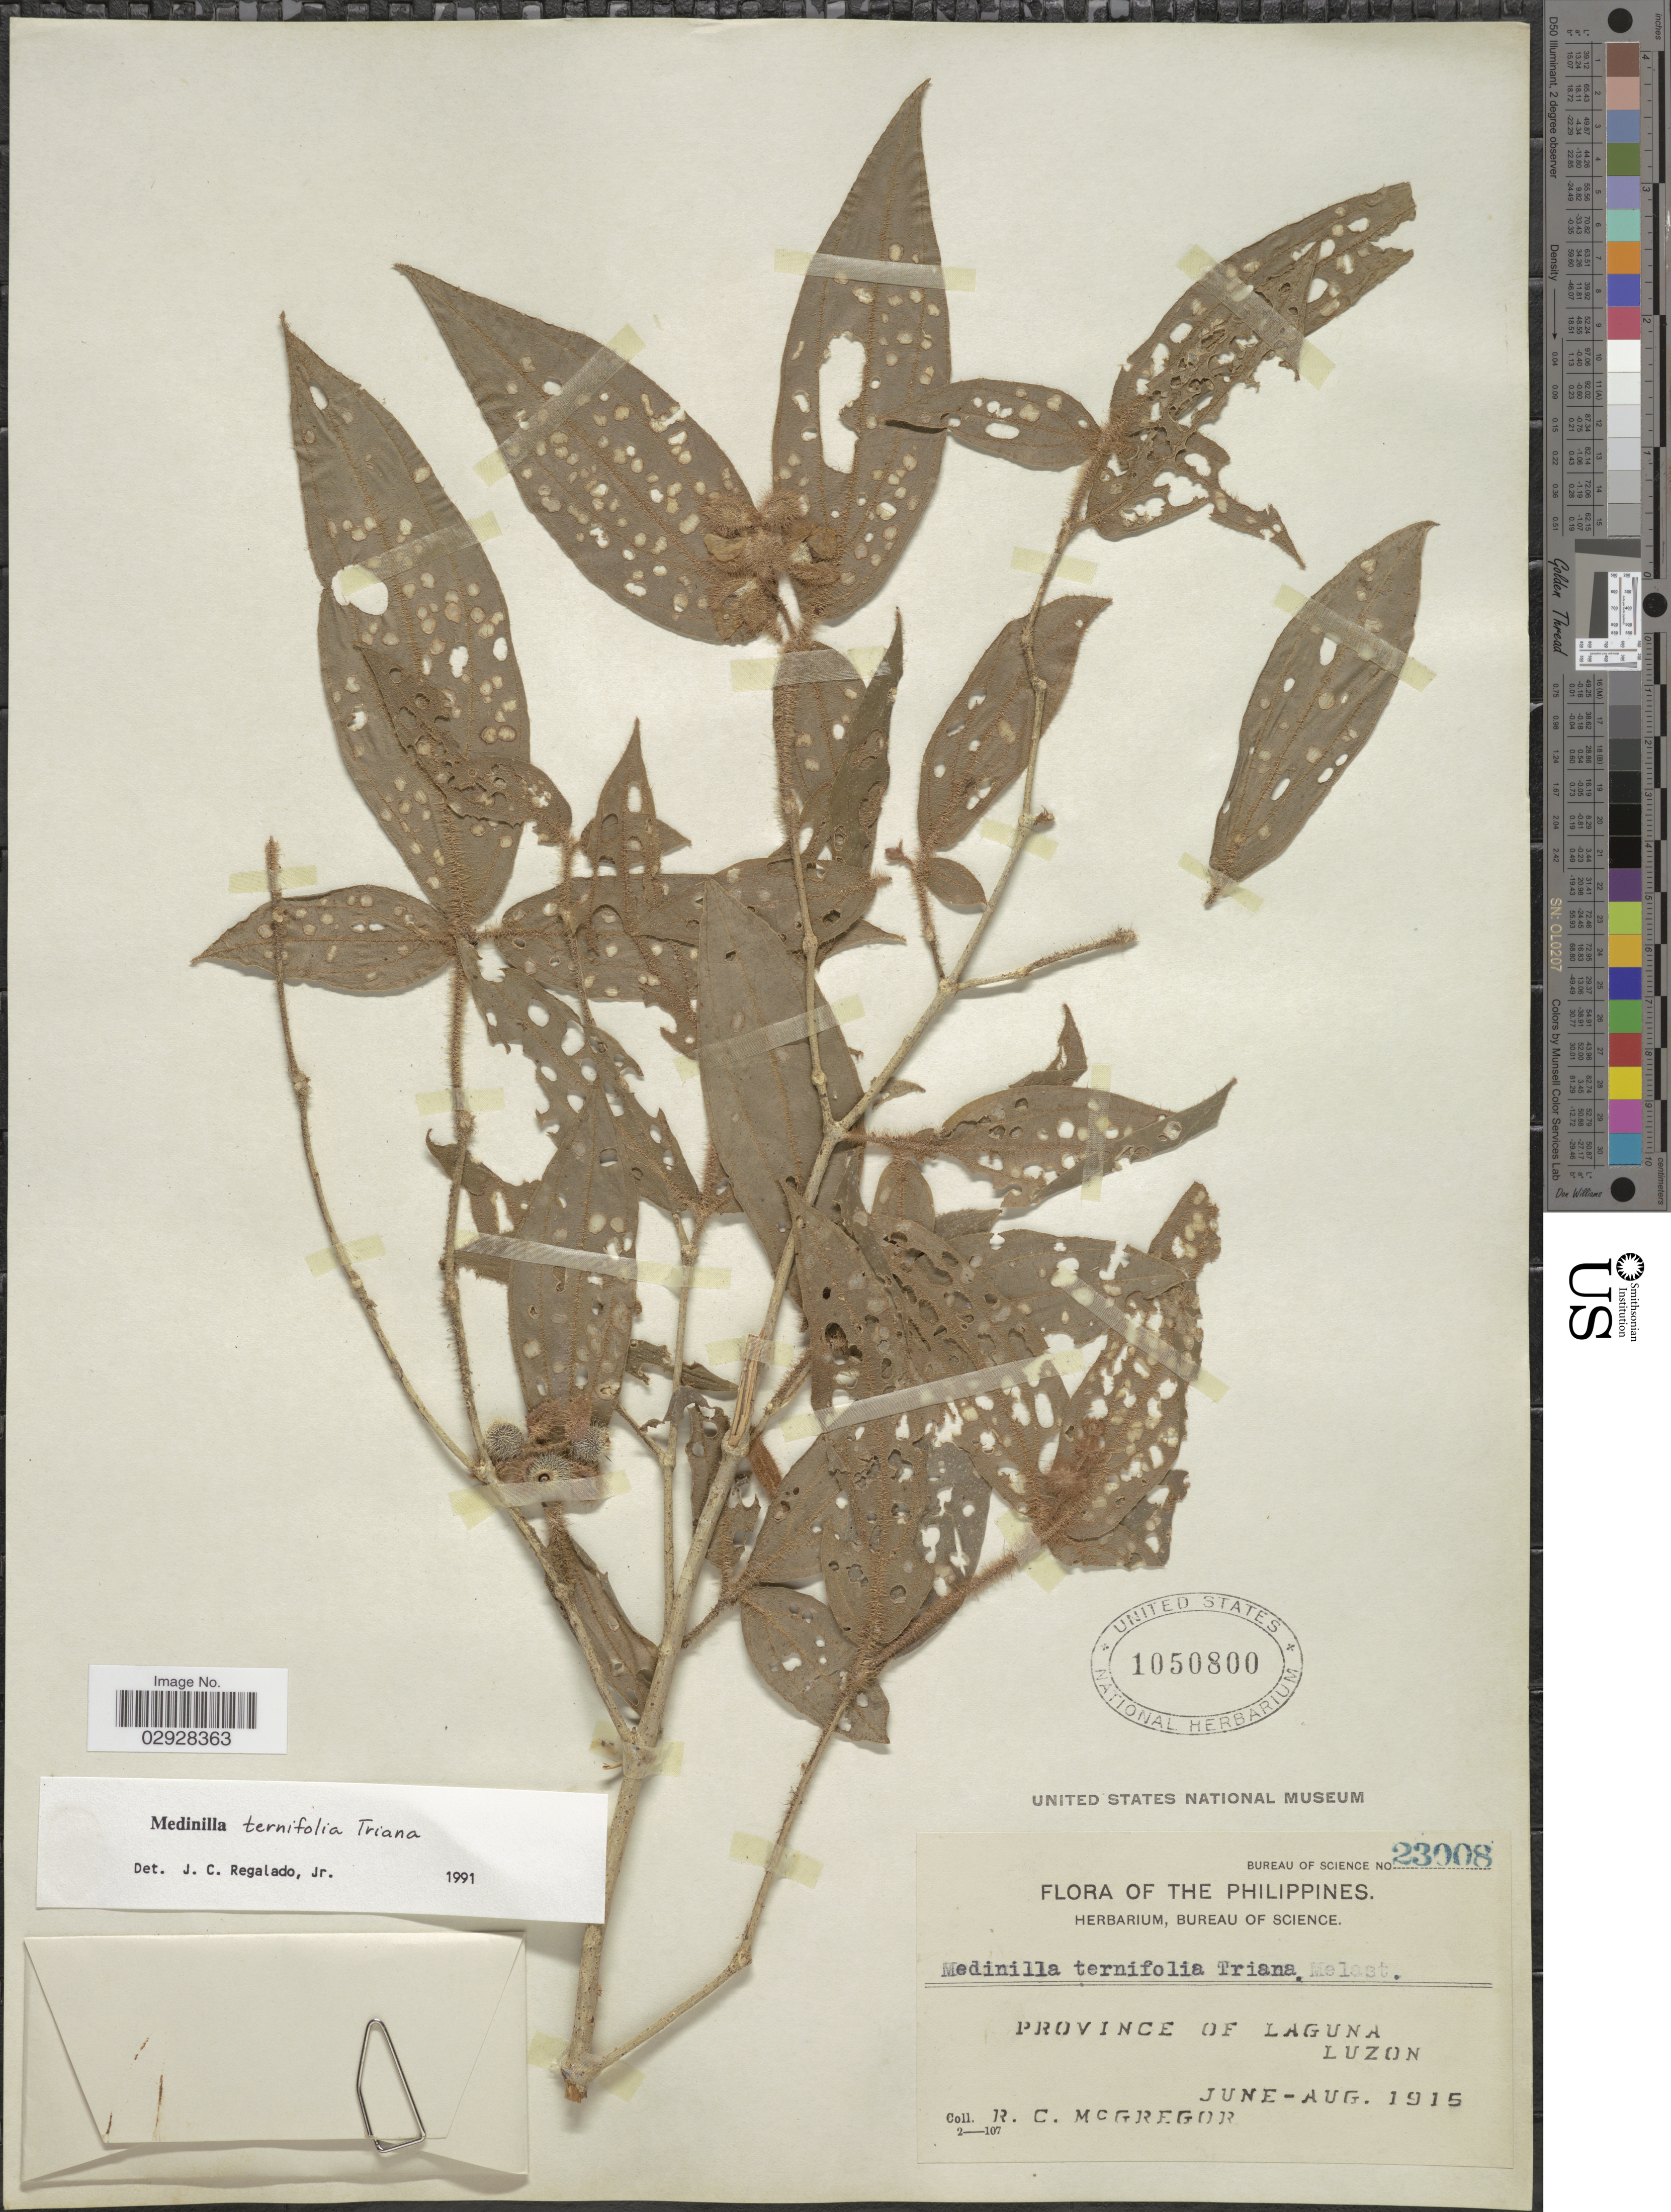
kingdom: Plantae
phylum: Tracheophyta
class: Magnoliopsida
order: Myrtales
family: Melastomataceae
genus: Medinilla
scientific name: Medinilla ternifolia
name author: Triana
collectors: R. C. McGregor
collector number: Bureau of Science 23008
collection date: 1915-06/1915-08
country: Philippines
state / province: Calabarzon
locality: Province of Laguna, Luzon.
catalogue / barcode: US 1050800